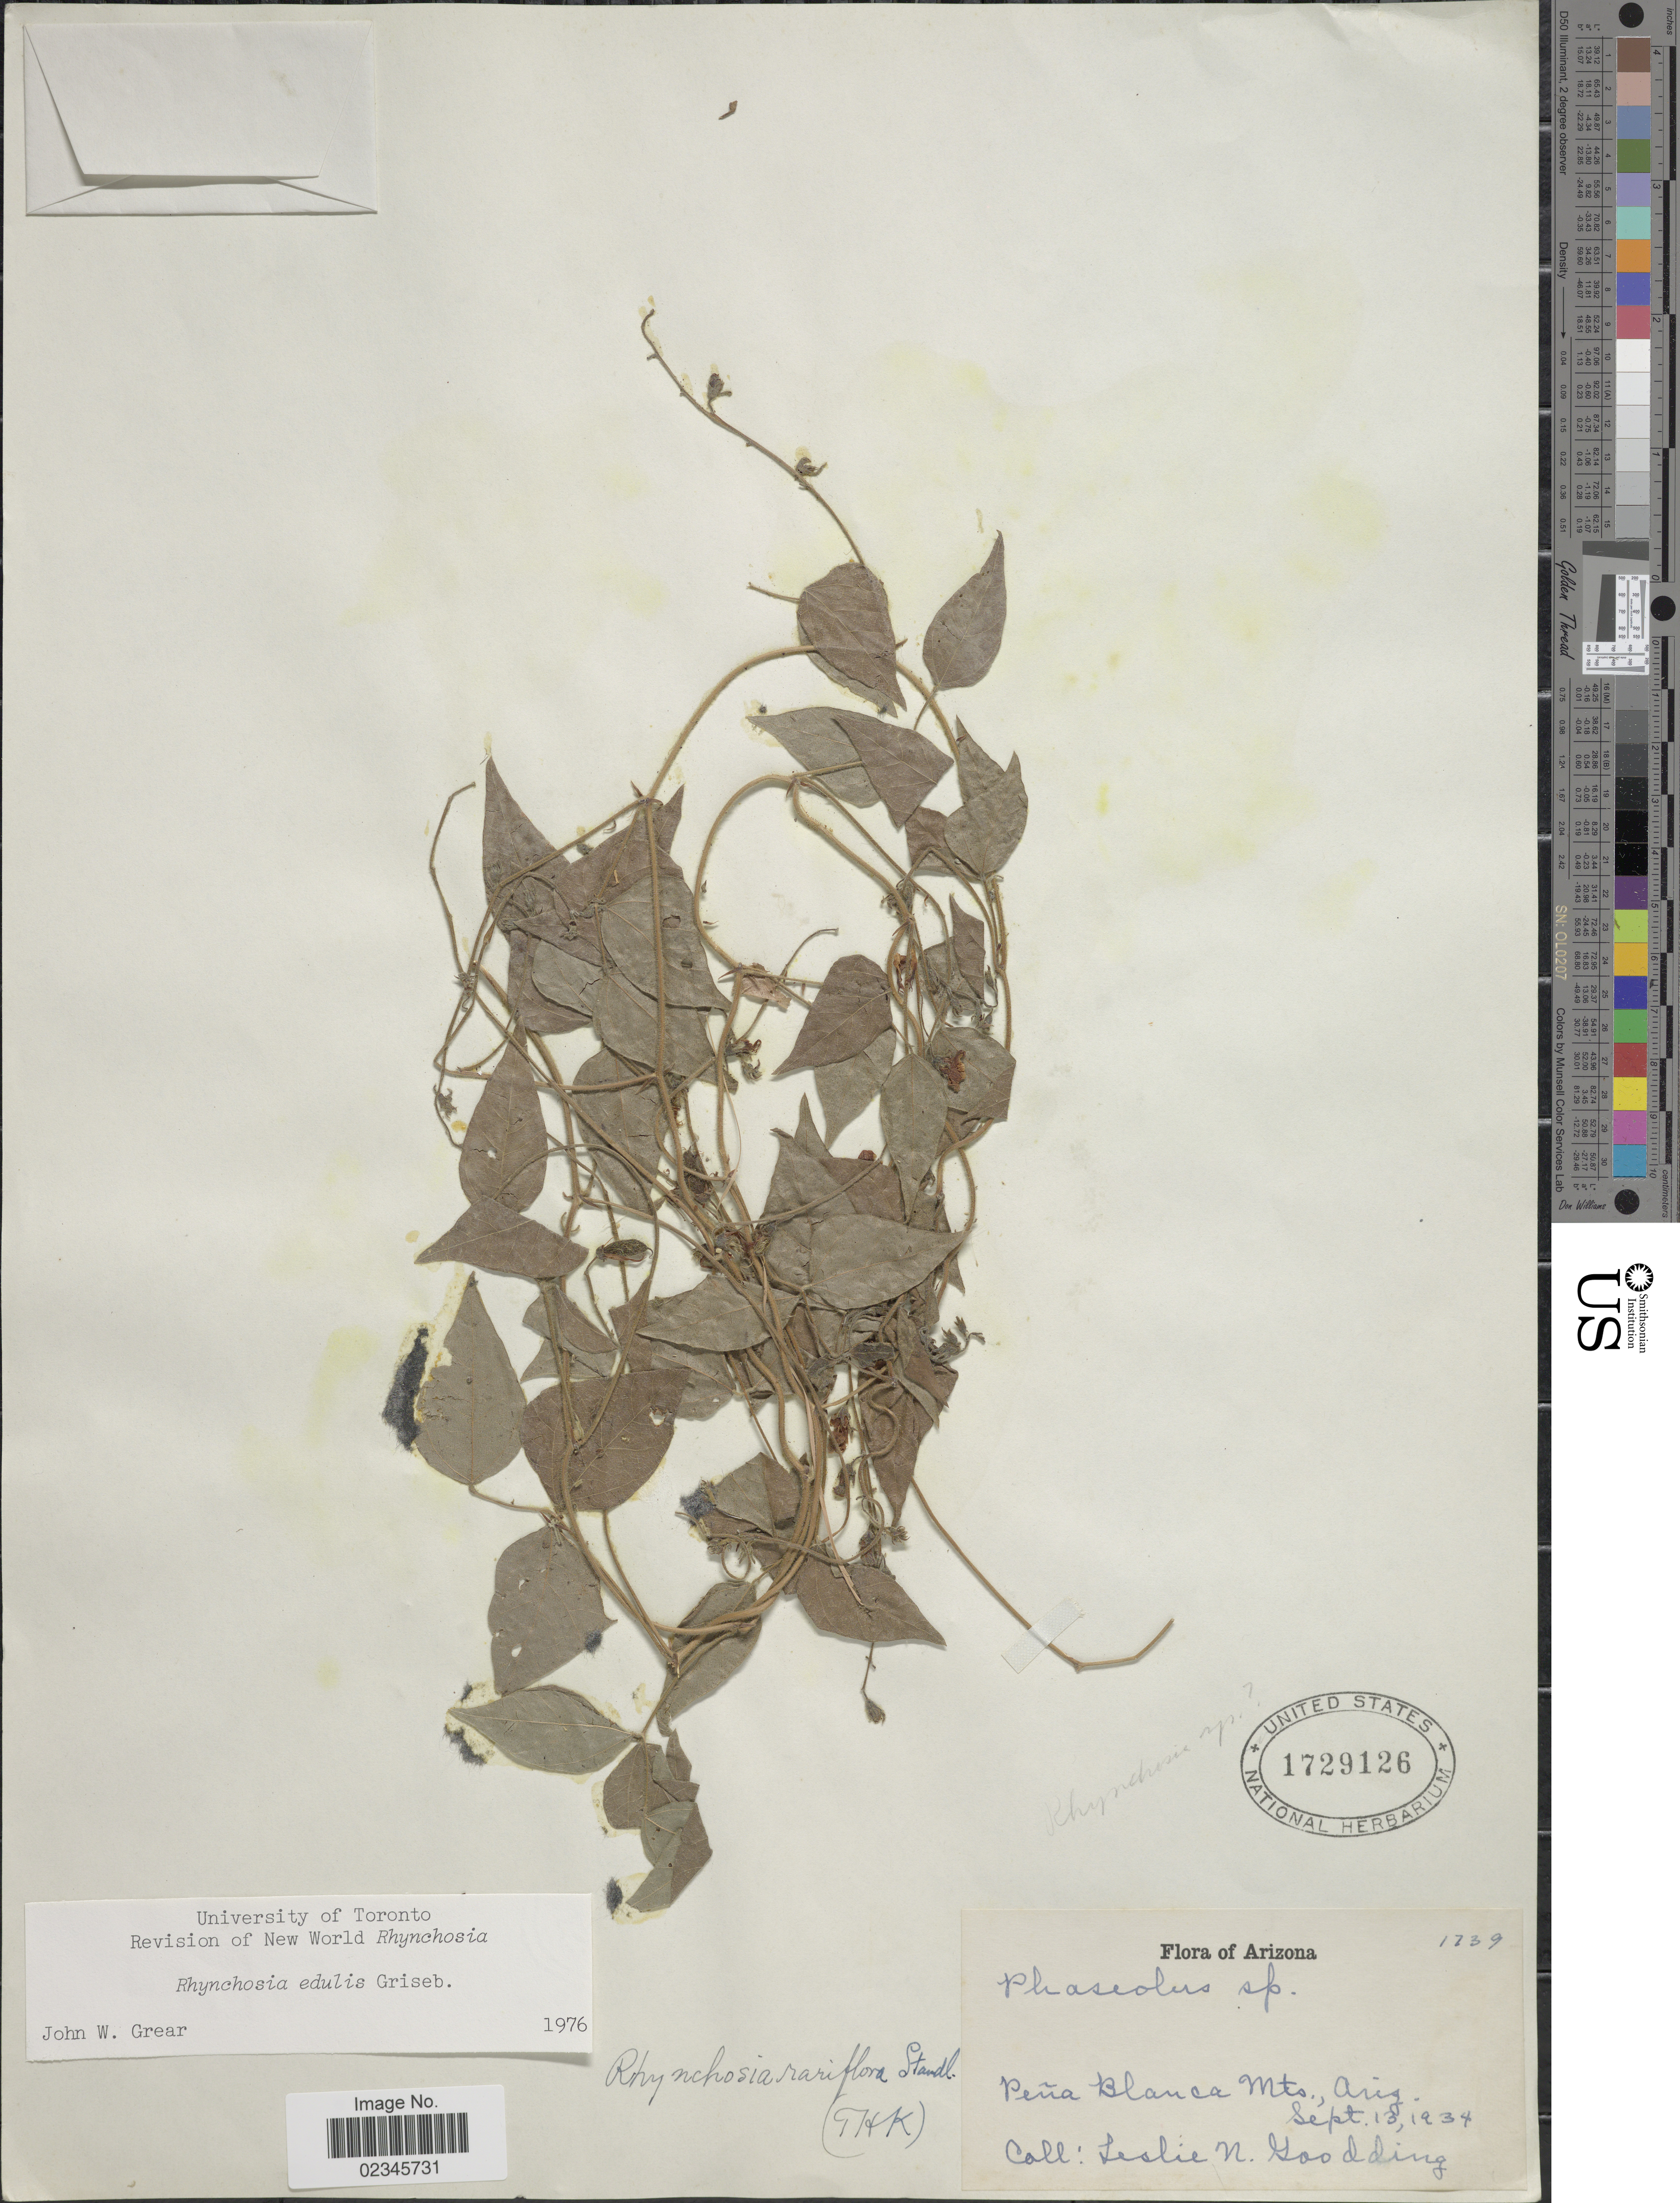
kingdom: Plantae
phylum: Tracheophyta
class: Magnoliopsida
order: Fabales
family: Fabaceae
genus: Rhynchosia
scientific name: Rhynchosia edulis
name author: Griseb.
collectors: L. N. Goodding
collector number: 1739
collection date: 1934-09-13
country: United States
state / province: Arizona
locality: Pena Blanca Mts.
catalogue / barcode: US 1729126